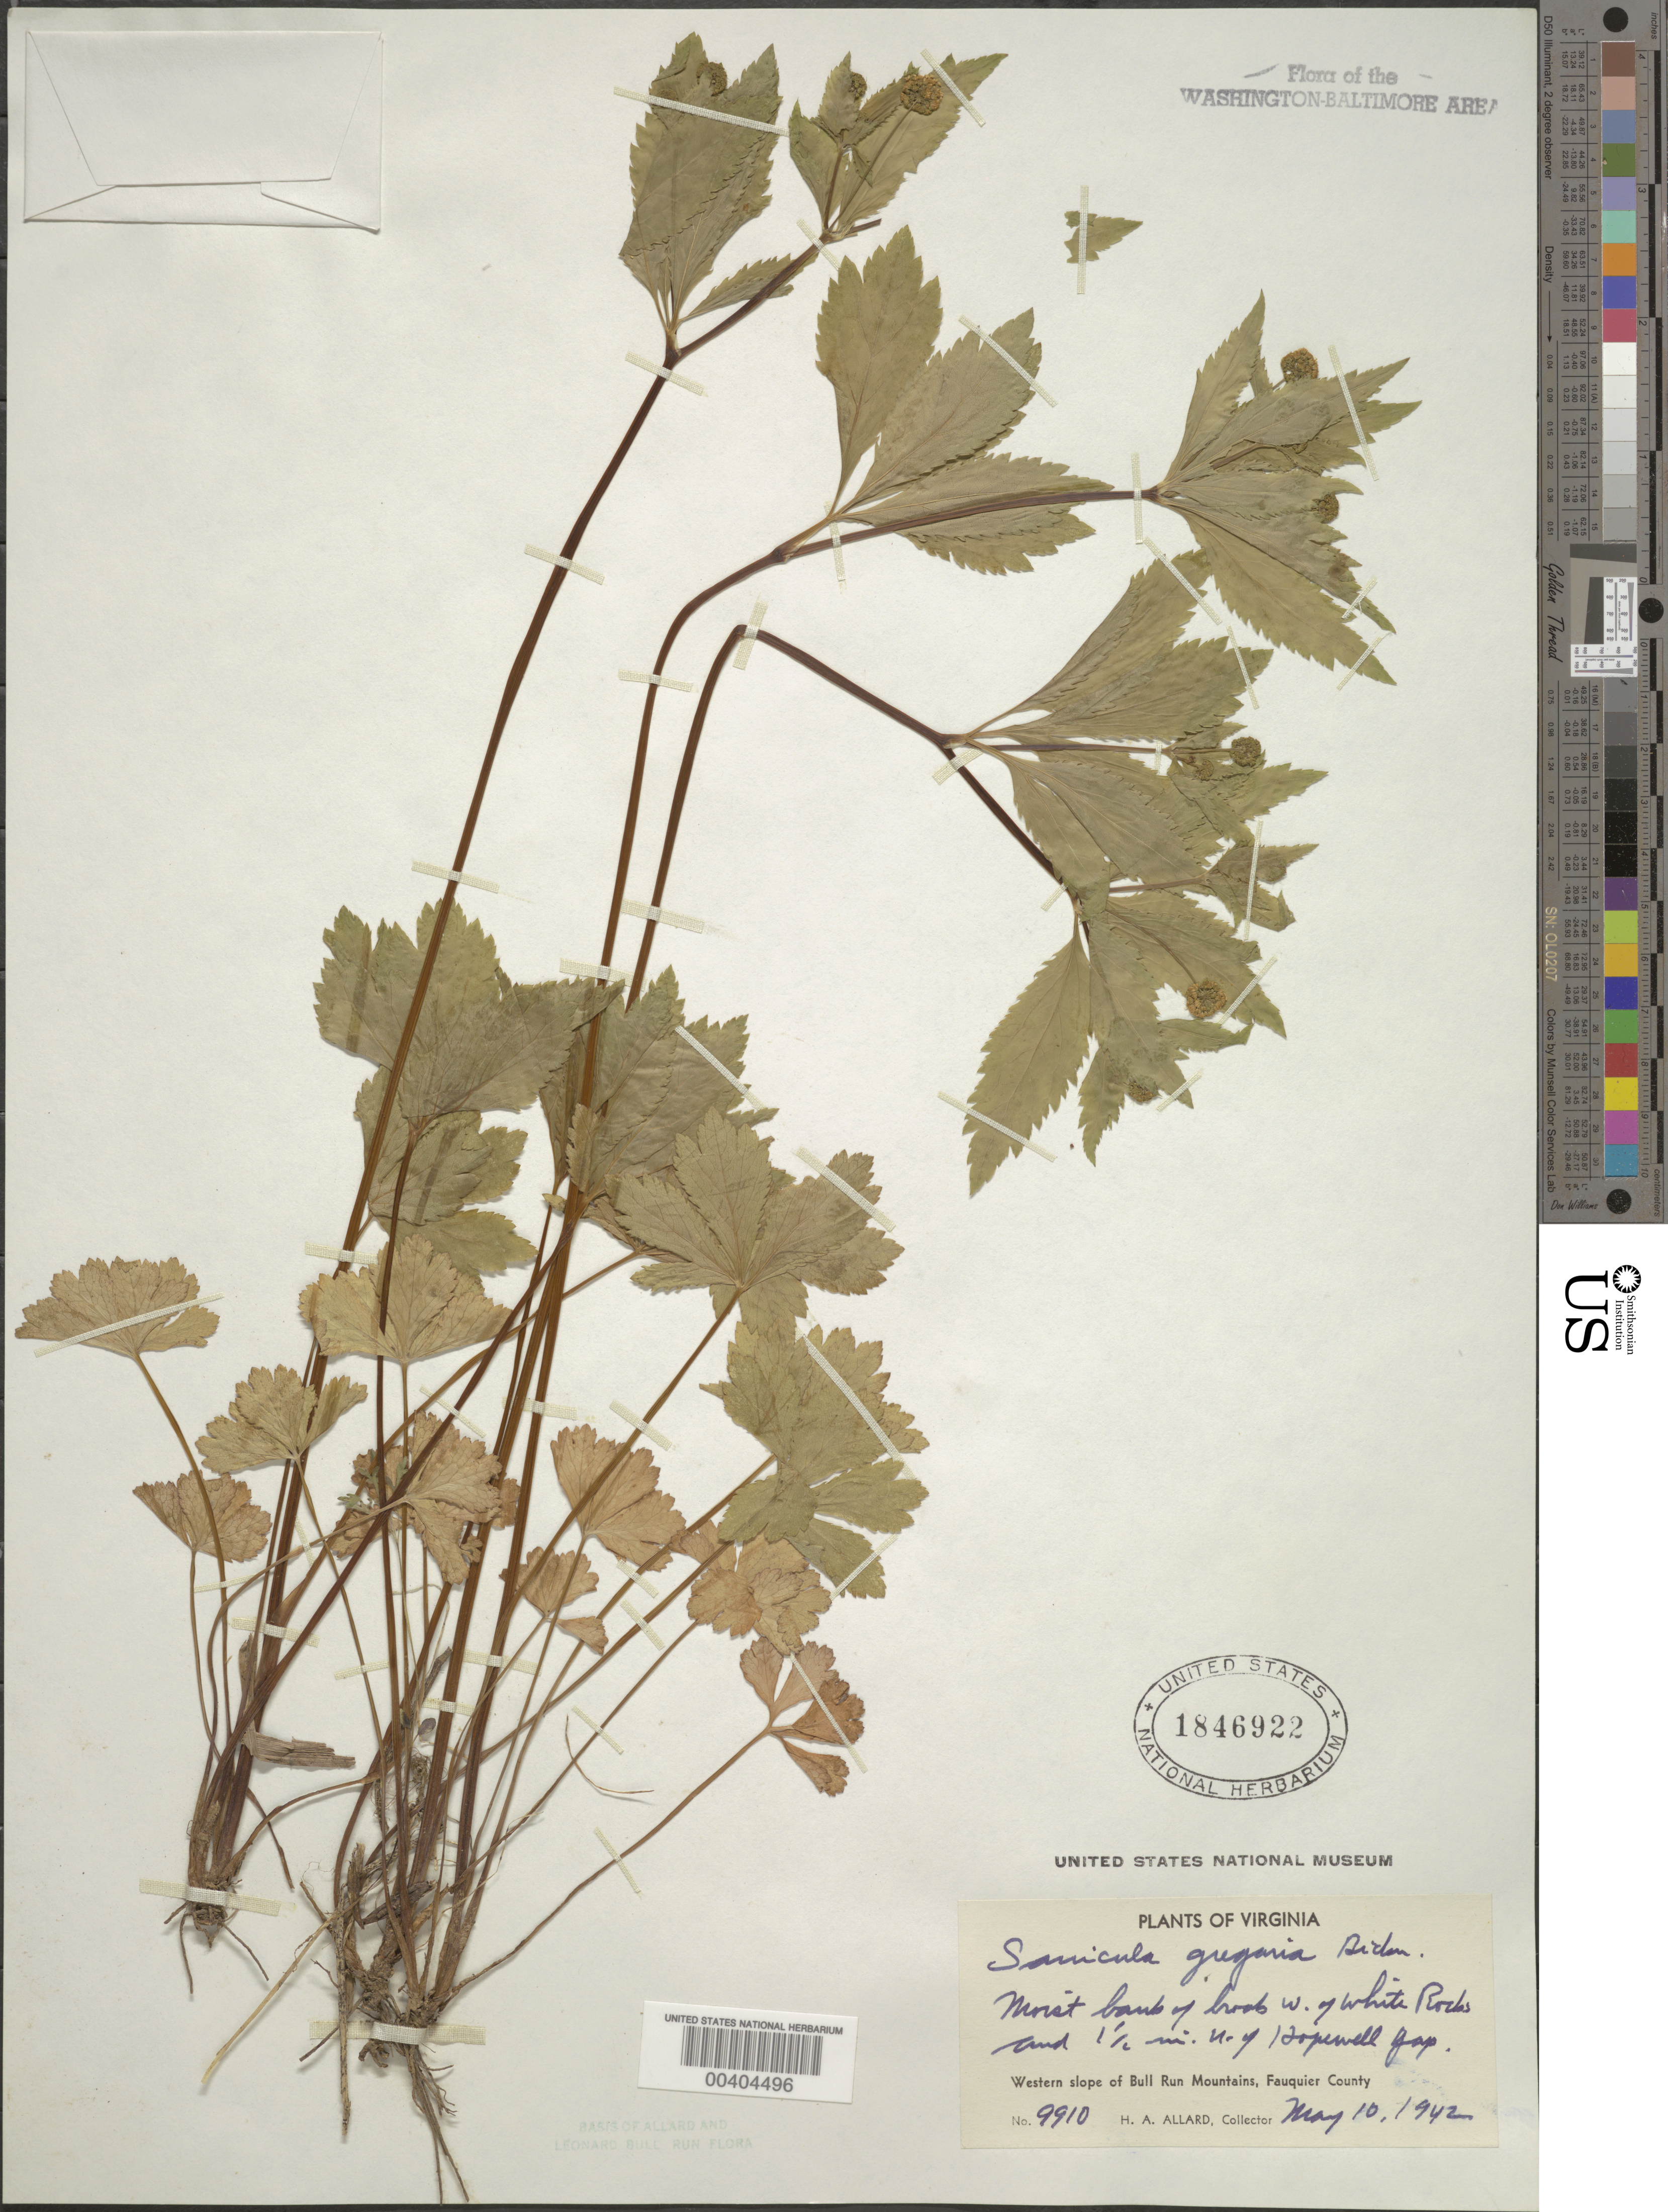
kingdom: Plantae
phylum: Tracheophyta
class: Magnoliopsida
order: Apiales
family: Apiaceae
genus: Sanicula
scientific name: Sanicula odorata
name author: (Raf.) Pryer & Phillippe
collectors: H. A. Allard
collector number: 9910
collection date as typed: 10 May 1942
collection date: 1942-05-10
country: United States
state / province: Virginia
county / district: Fauquier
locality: West of White Rocks, north of Hopewell Gap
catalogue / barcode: US 1846922